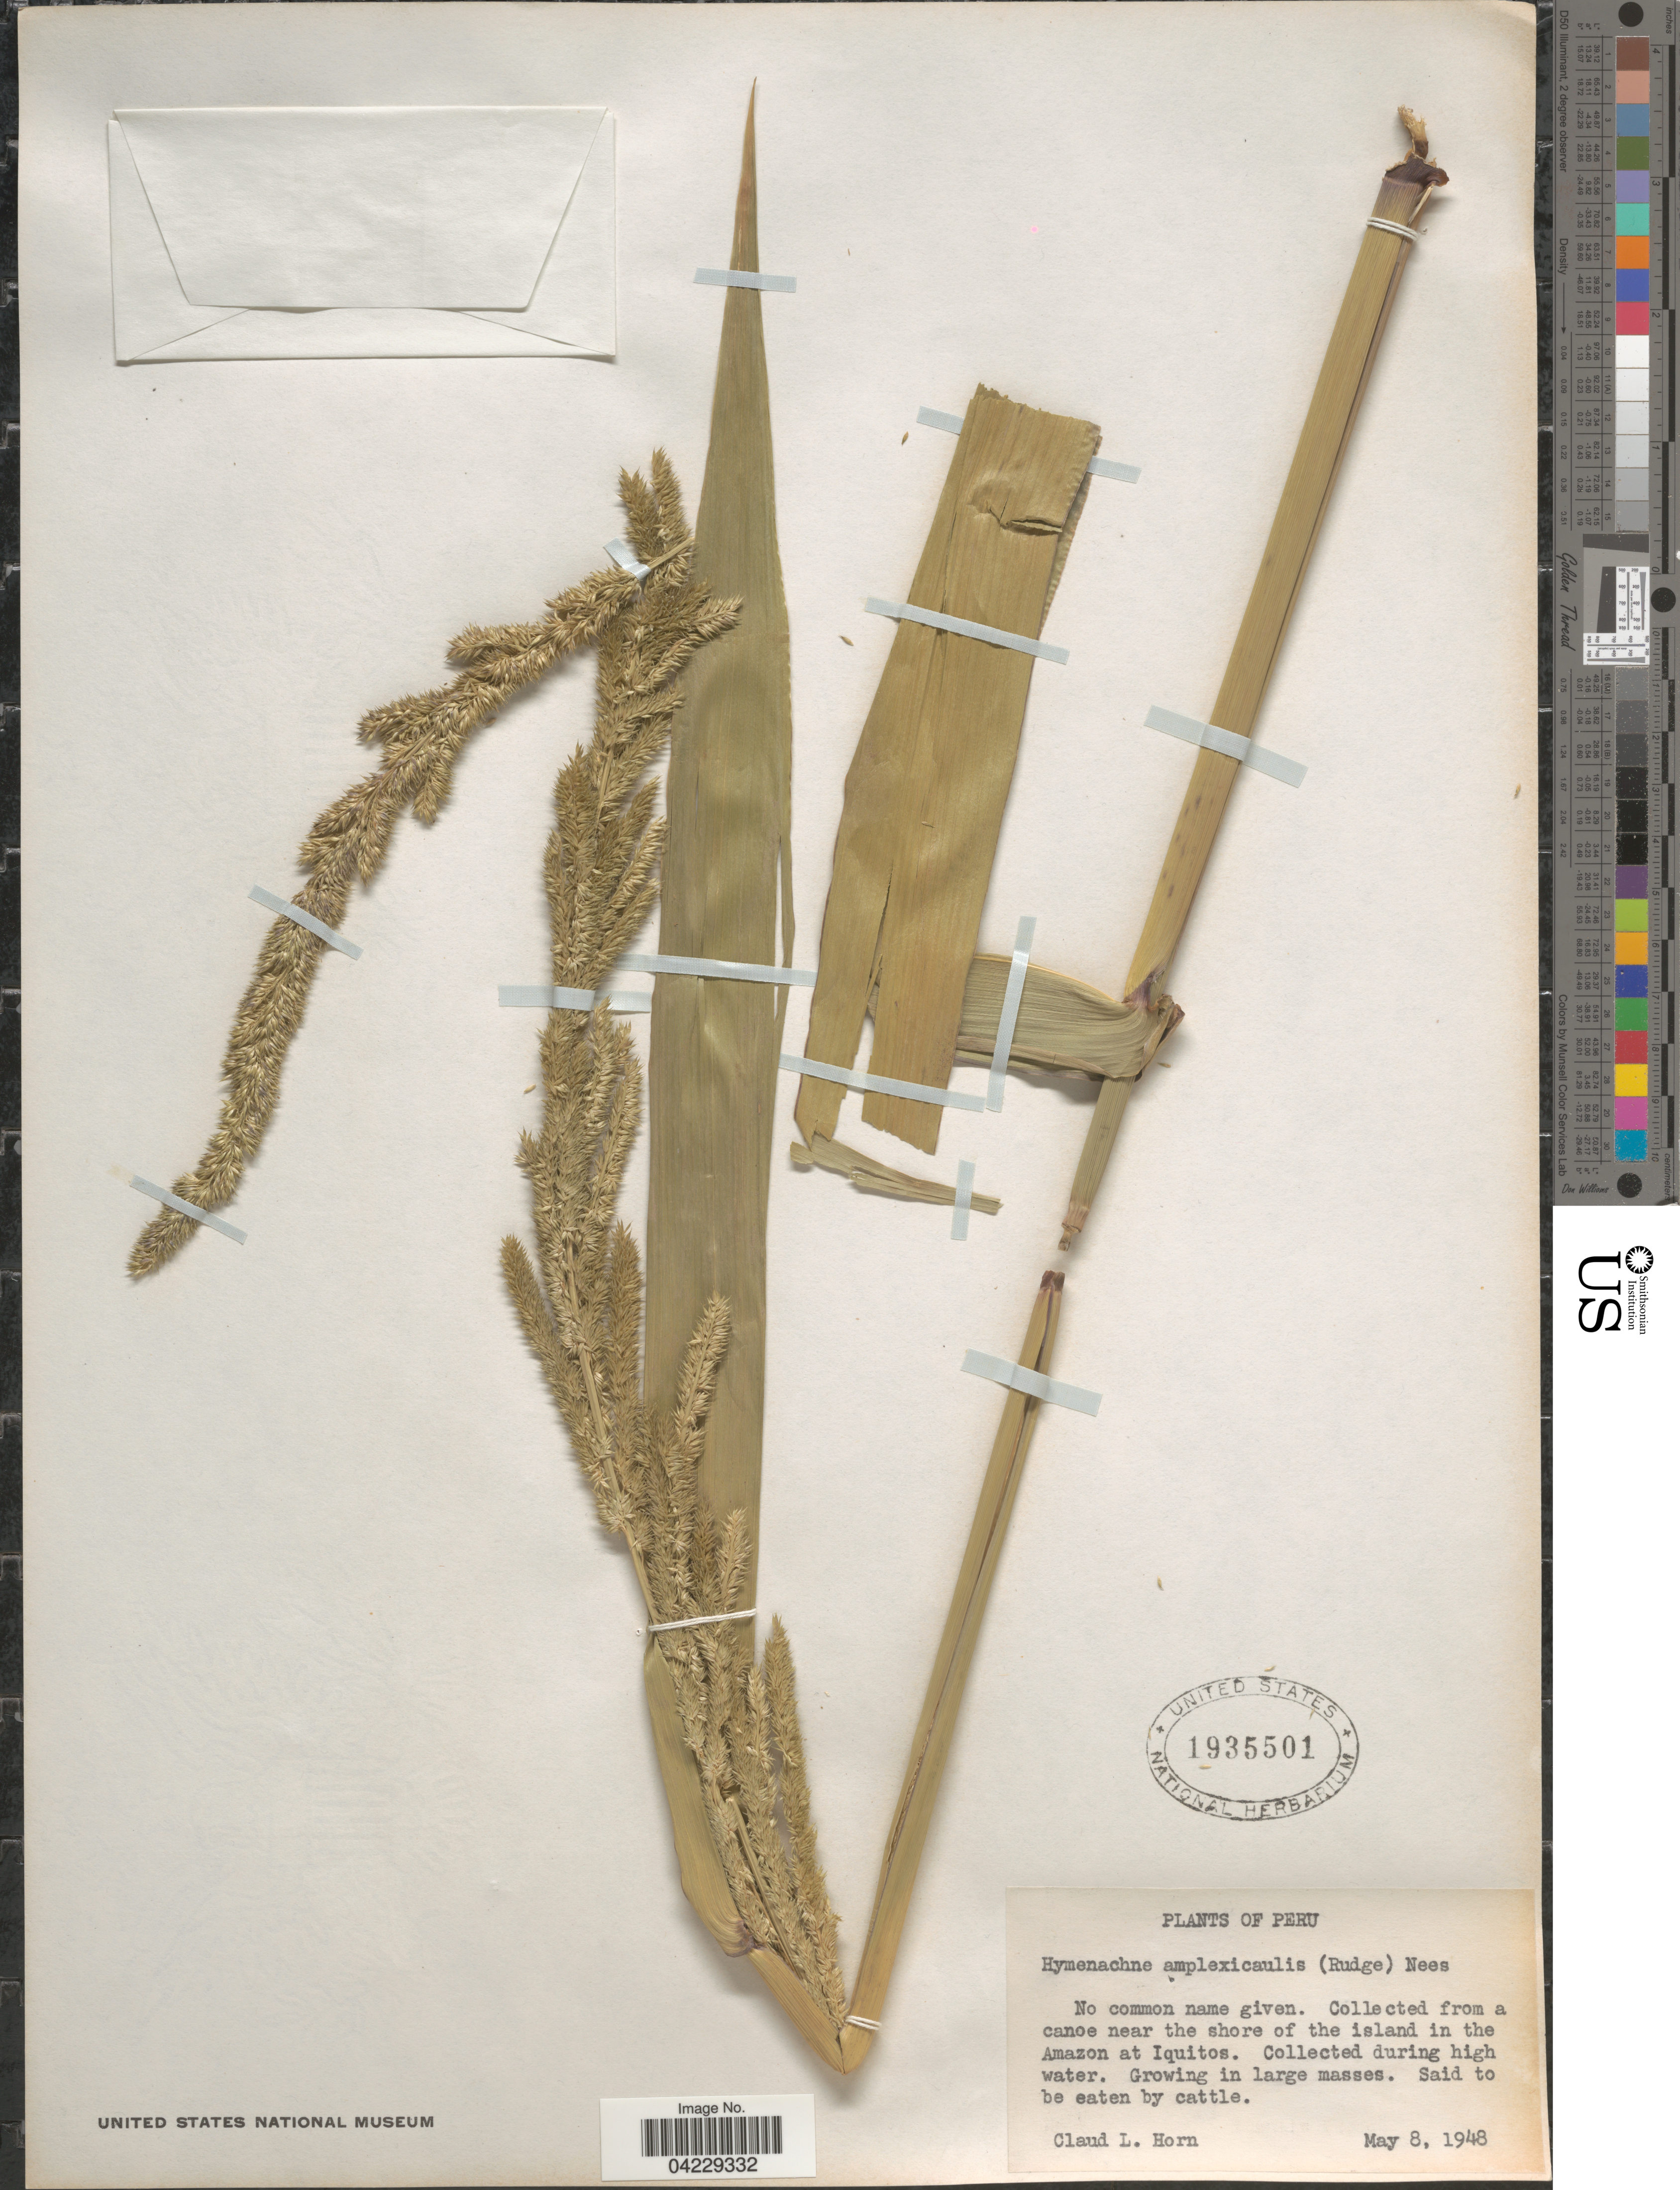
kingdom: Plantae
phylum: Tracheophyta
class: Liliopsida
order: Poales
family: Poaceae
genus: Hymenachne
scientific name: Hymenachne amplexicaulis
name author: (Rudge) Nees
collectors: C. Horn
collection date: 1948-05-08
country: Peru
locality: A canoe near the shore of the island in the Amazon at Iquitos.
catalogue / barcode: US 1935501